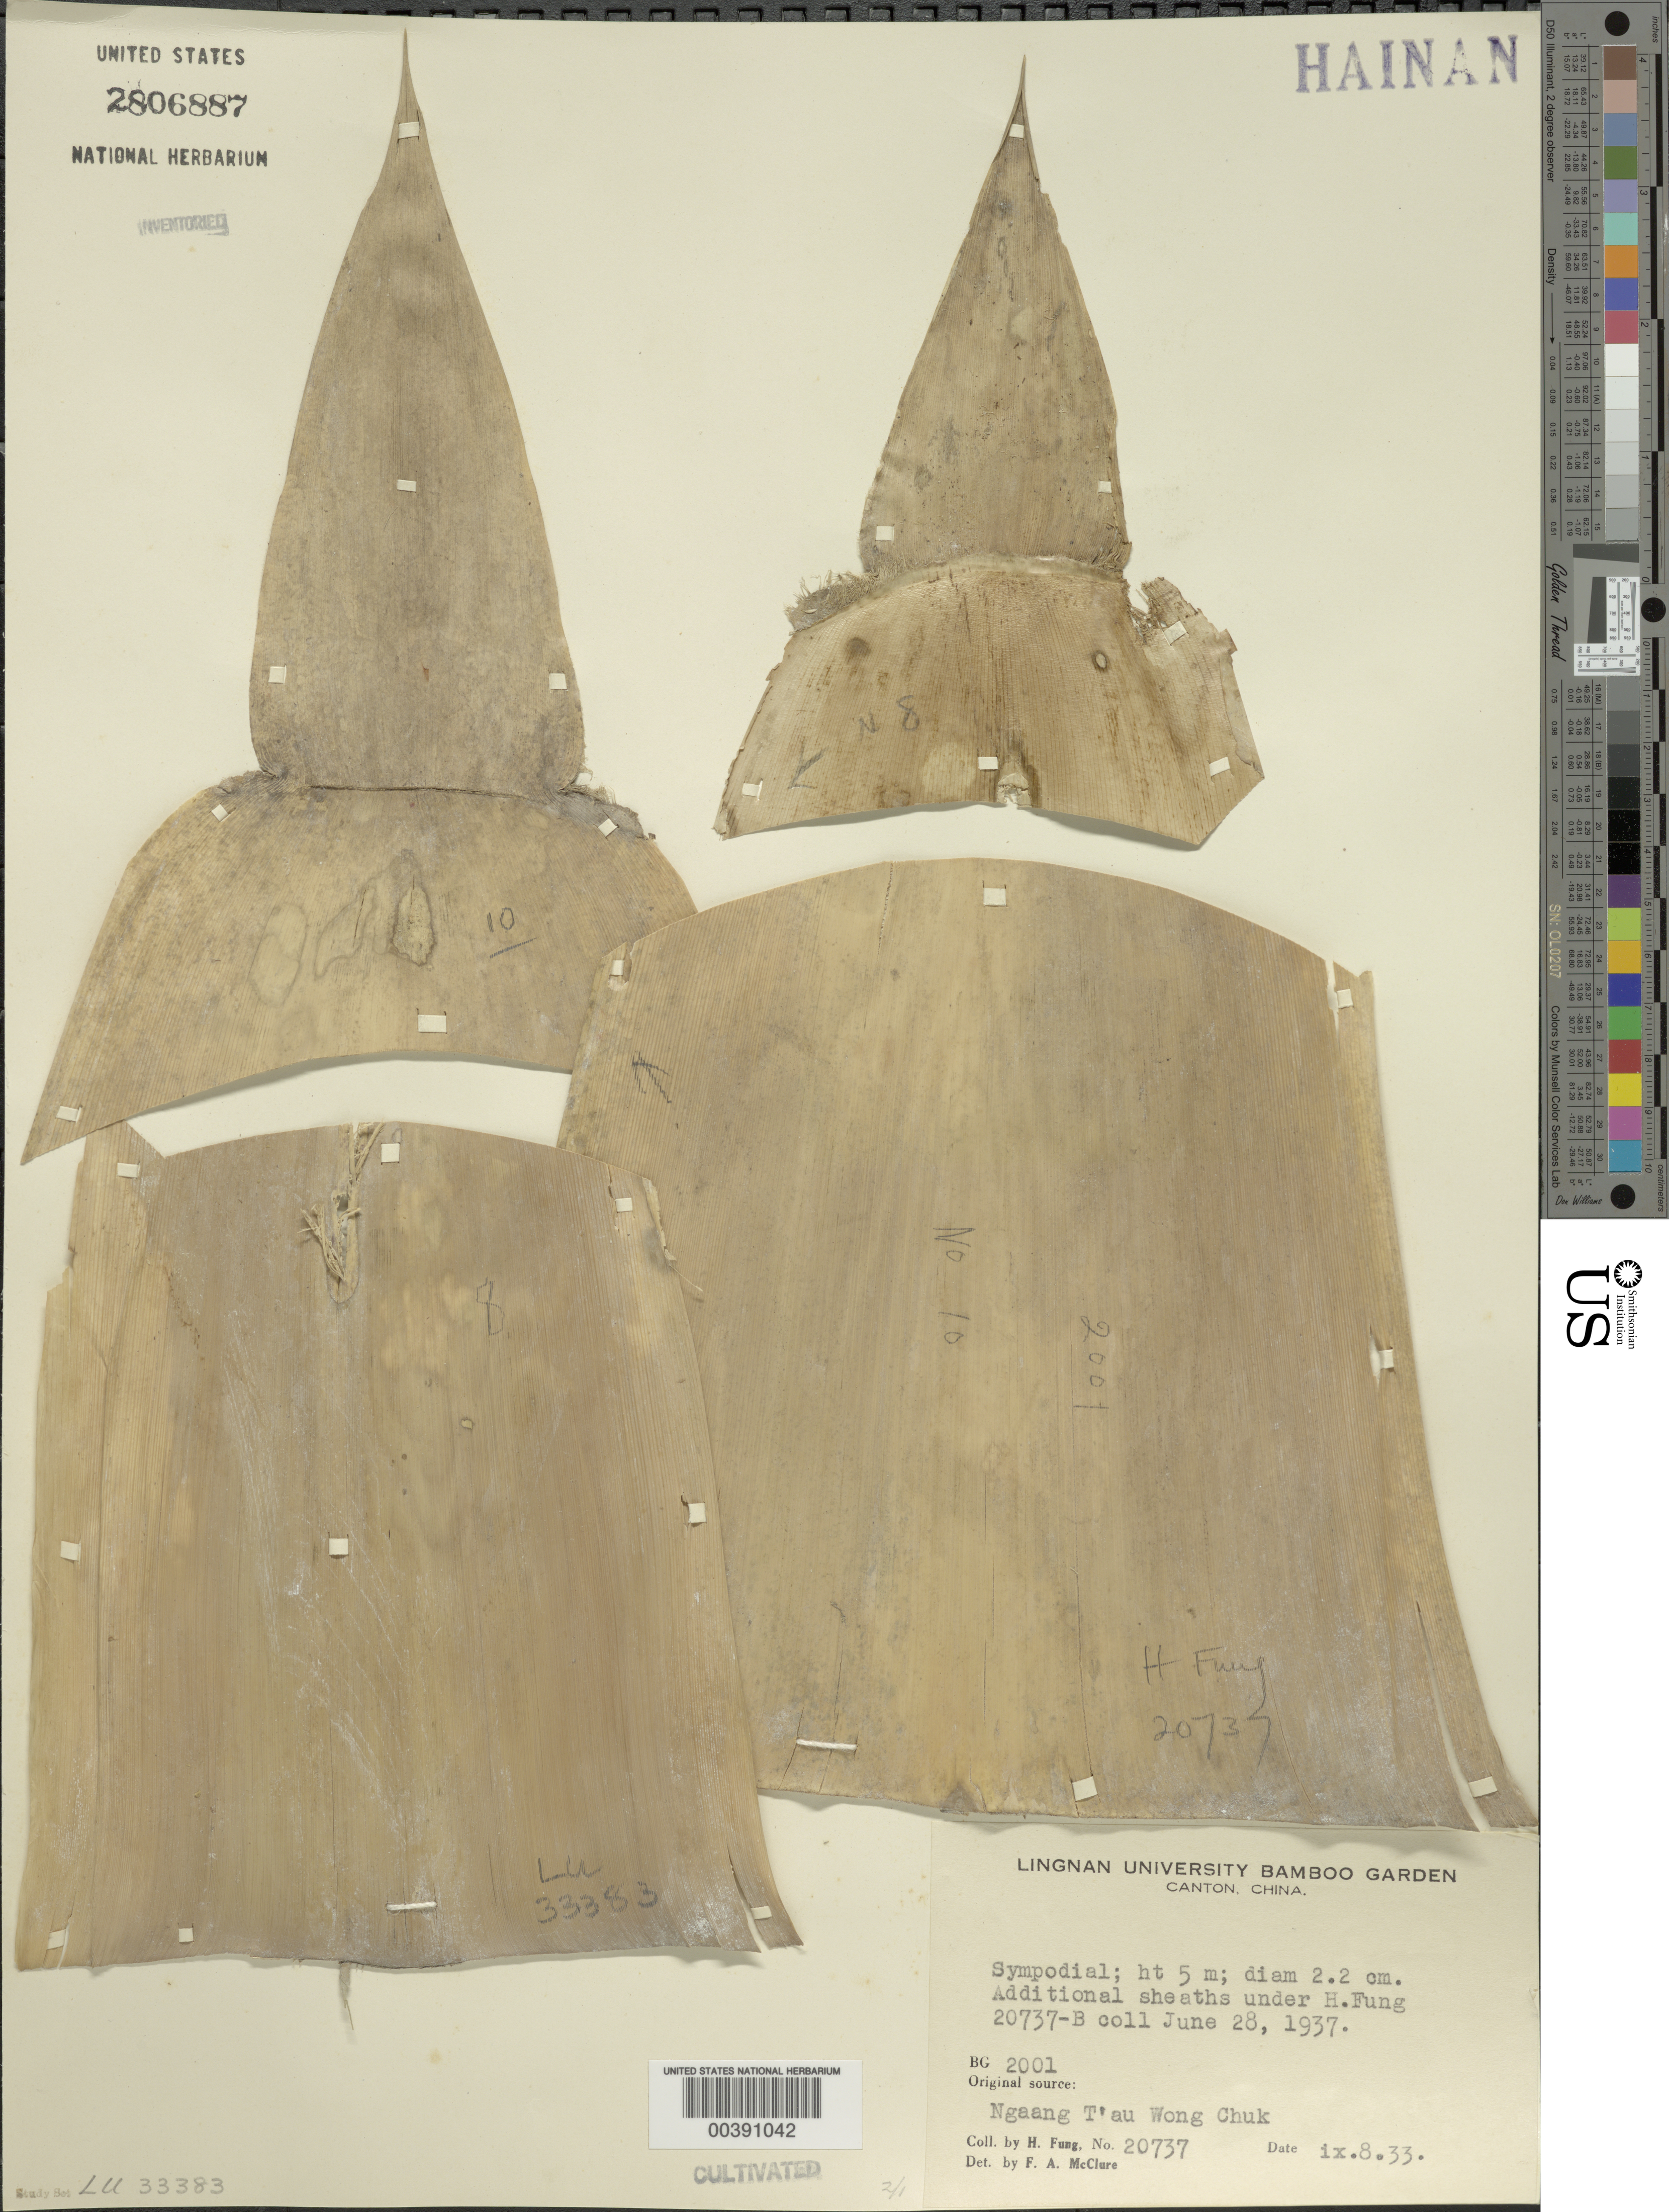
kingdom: Plantae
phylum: Tracheophyta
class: Liliopsida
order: Poales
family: Poaceae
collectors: H. L. Fung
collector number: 20737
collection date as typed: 08 Sep 1933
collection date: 1933-09-08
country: China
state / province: Guangdong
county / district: Guangzhou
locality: Lingnan univ. bg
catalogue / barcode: US 2806887